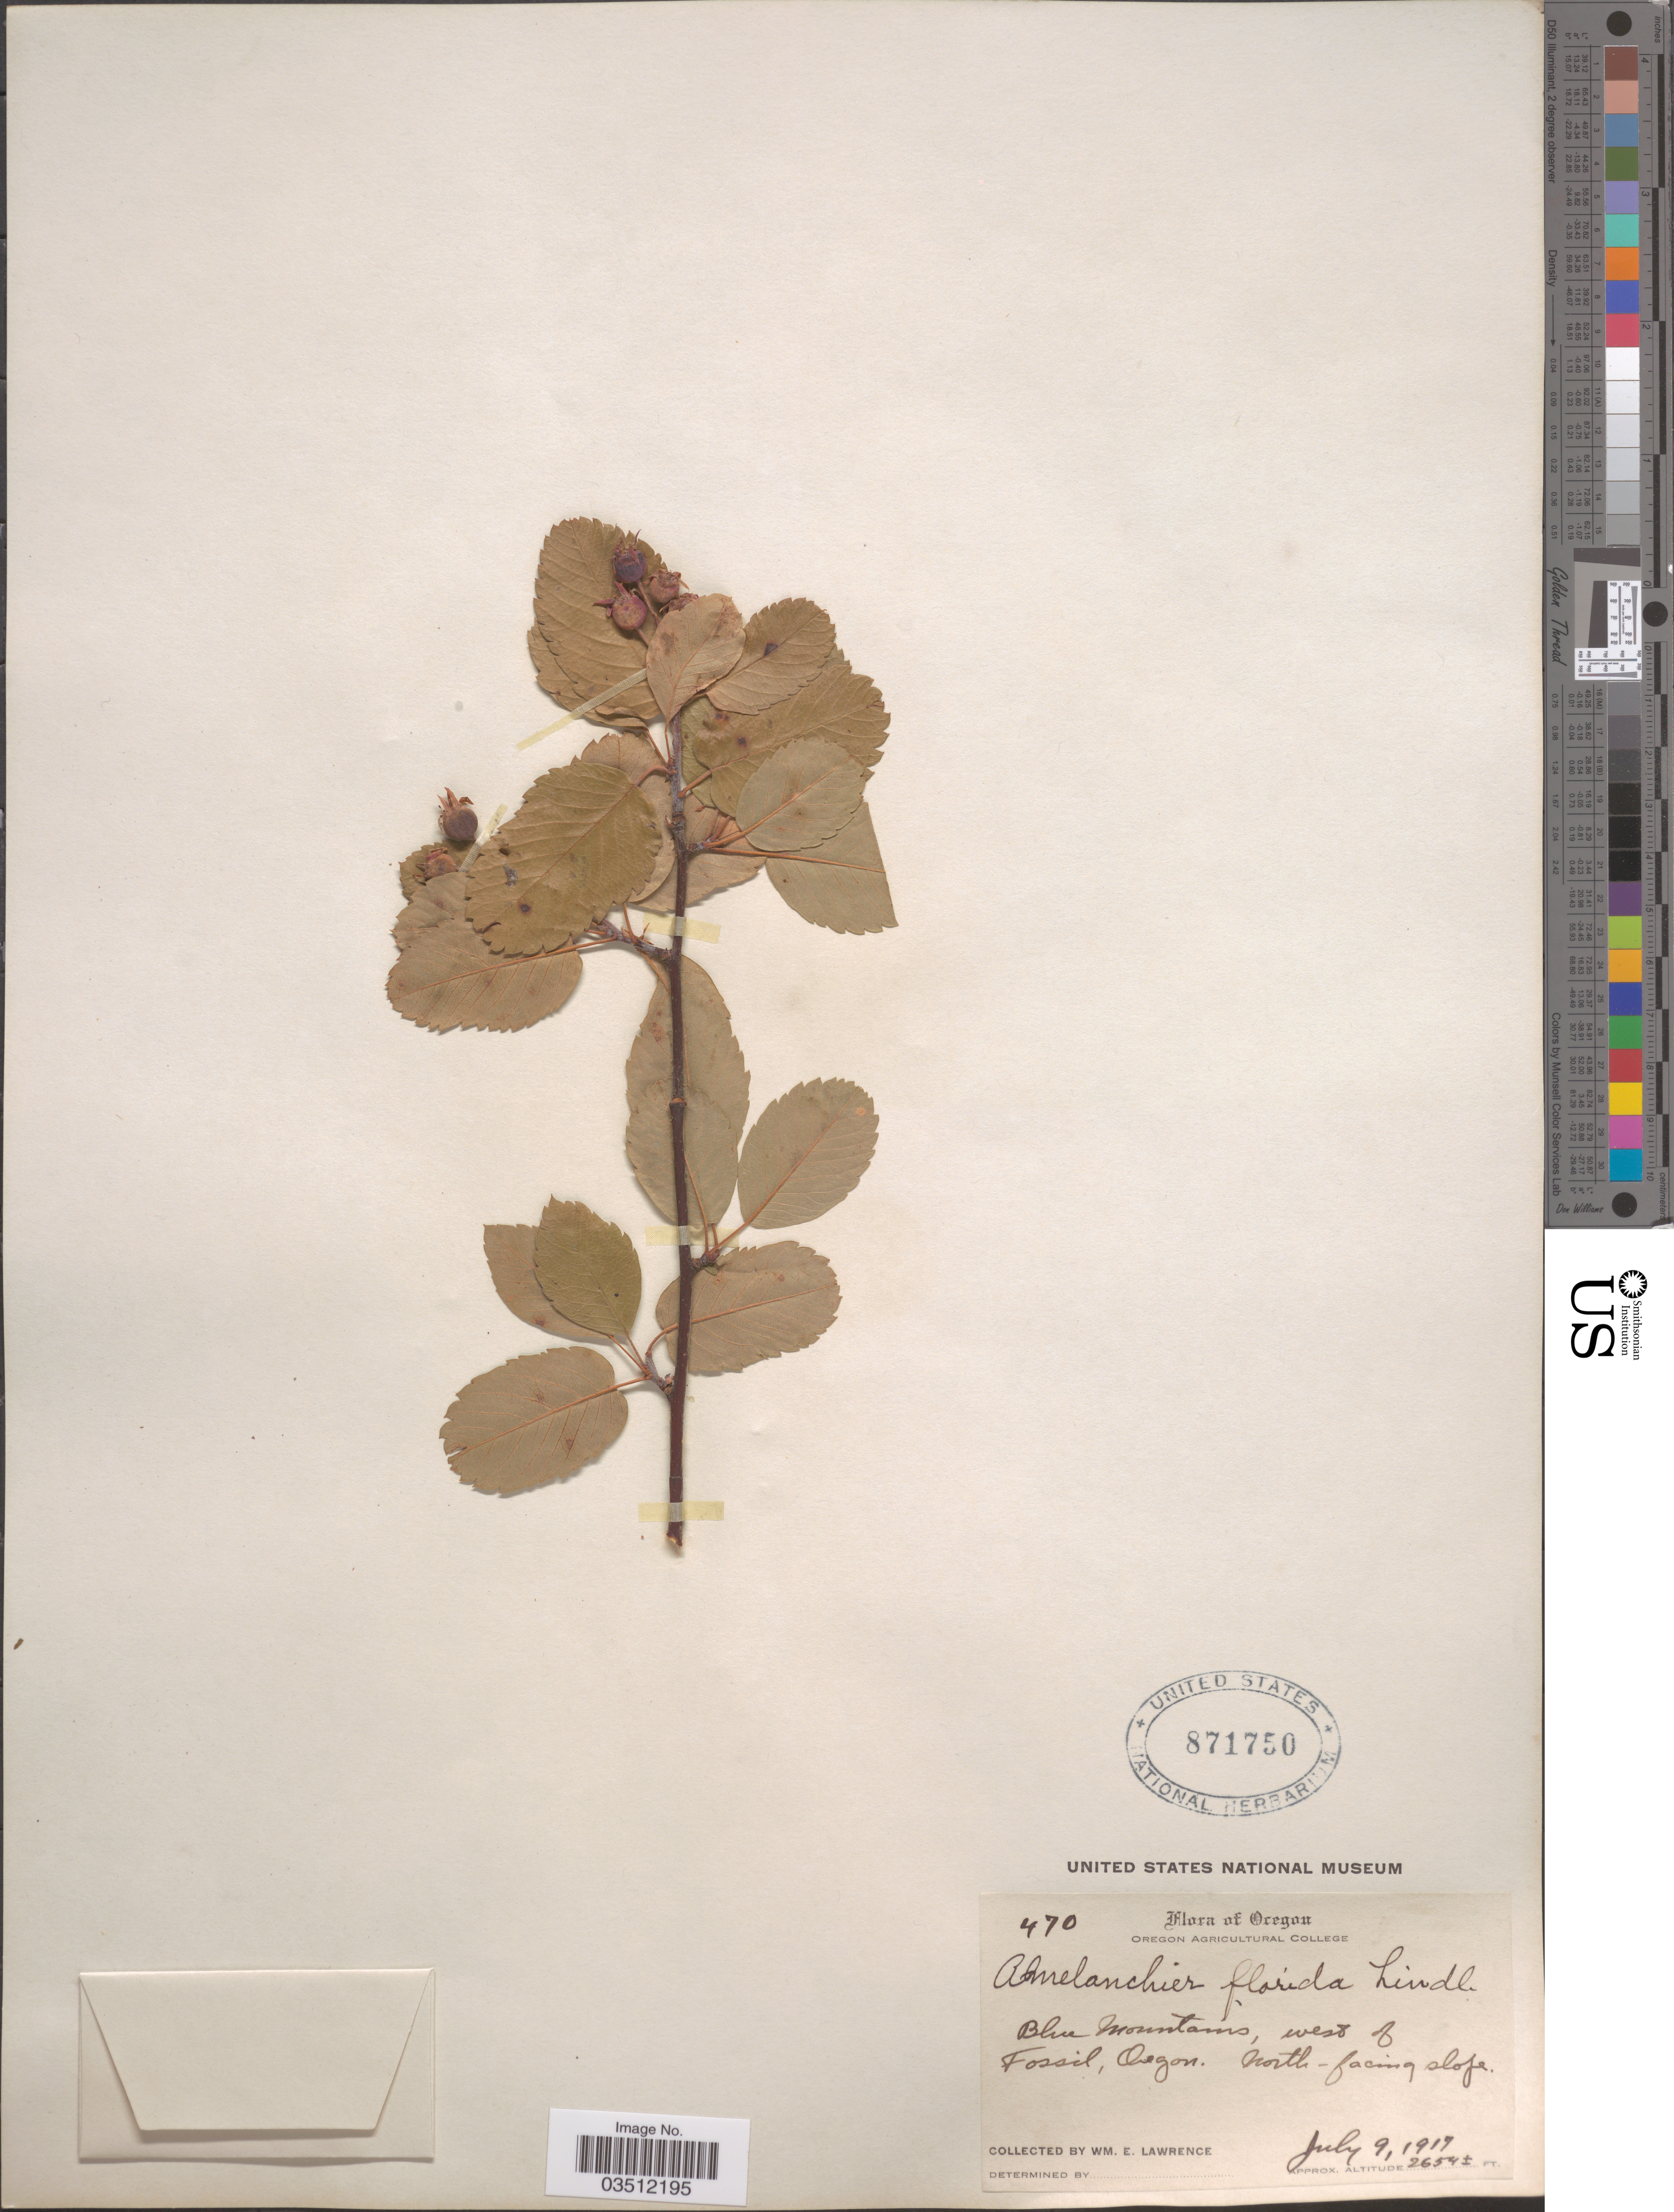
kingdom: Plantae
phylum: Tracheophyta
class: Magnoliopsida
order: Rosales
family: Rosaceae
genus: Amelanchier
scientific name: Amelanchier florida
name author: Lindl.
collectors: W. Lawrence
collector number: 470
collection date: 1917-07-09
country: United States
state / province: Oregon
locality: Blue Mountains, west of Fossil. North-facing slope.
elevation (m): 809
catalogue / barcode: US 871750